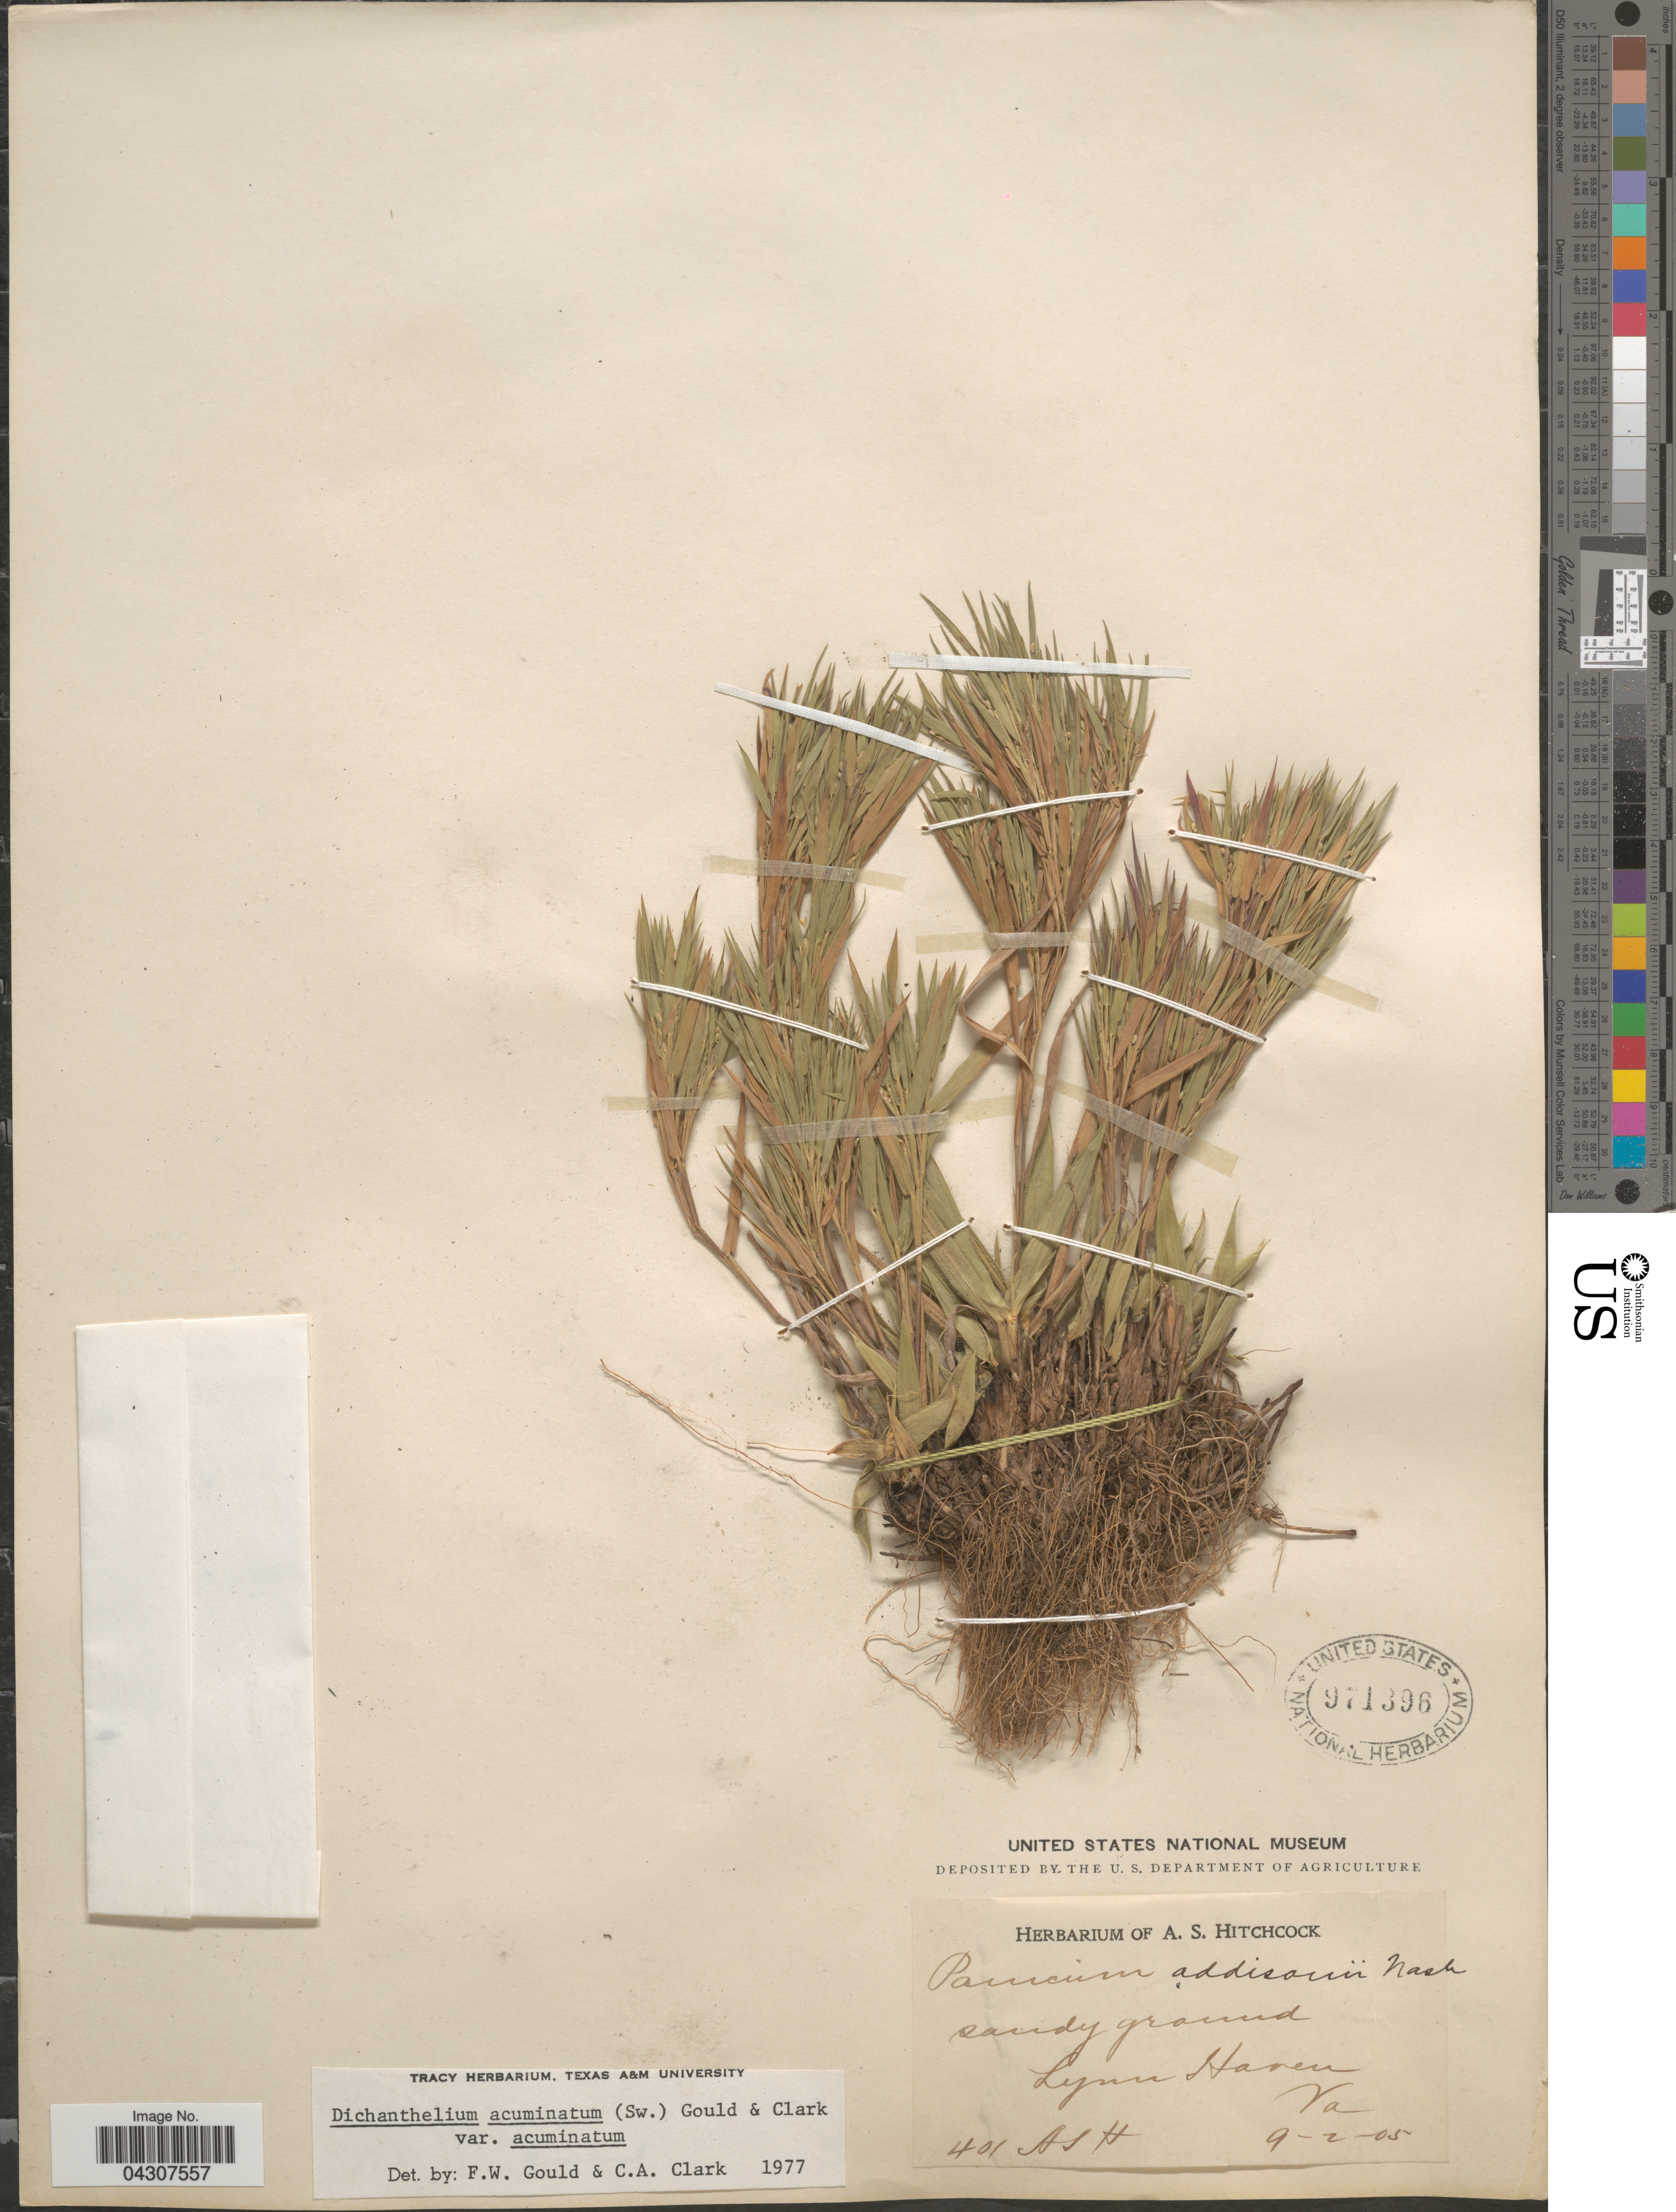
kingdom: Plantae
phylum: Tracheophyta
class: Liliopsida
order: Poales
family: Poaceae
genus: Dichanthelium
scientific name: Dichanthelium acuminatum var. acuminatum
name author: (Sw.) Gould & C.A. Clark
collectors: A. S. Hitchcock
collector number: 401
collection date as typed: Transcribed d/m/y: 2/9/5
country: United States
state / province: Virginia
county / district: City of Virginia Beach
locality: Sandy ground. Lynn Haven.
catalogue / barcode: US 971396